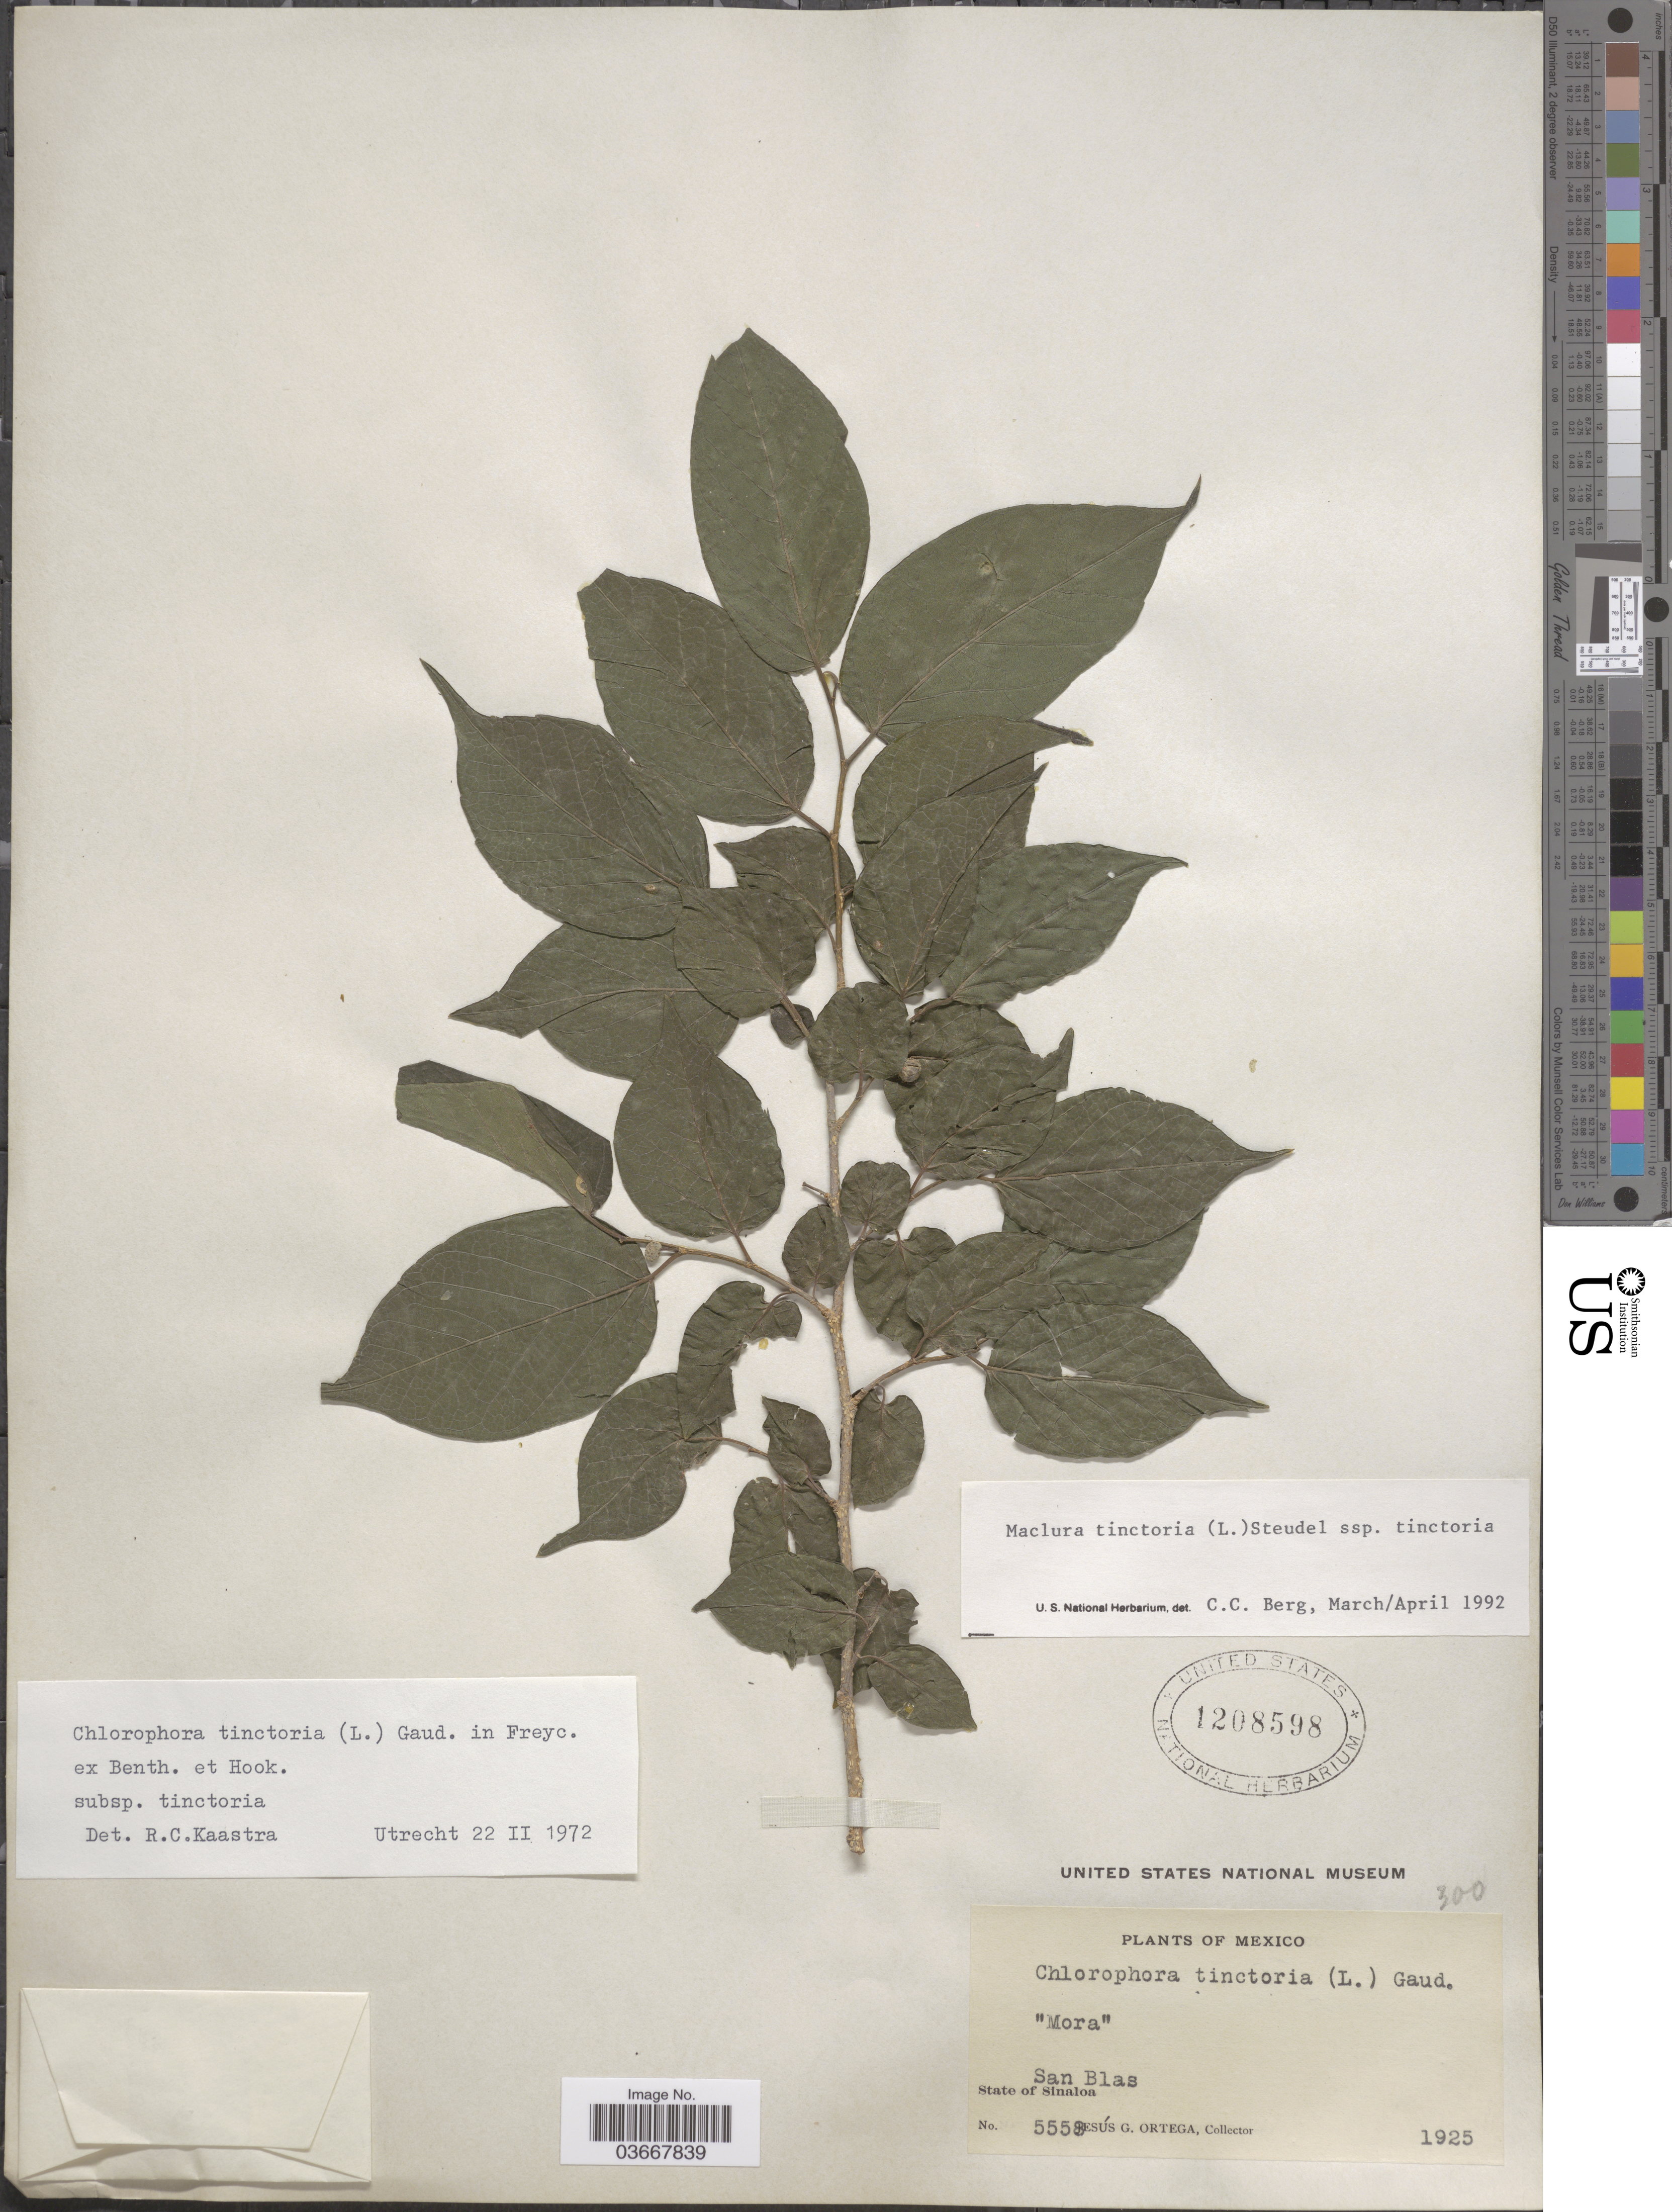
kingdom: Plantae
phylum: Tracheophyta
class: Magnoliopsida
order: Rosales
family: Moraceae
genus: Maclura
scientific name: Maclura tinctoria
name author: (L.) D. Don ex Steud.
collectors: J. Ortega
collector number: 5558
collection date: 1925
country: Mexico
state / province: Sinaloa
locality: San Blas.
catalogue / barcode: US 1208598